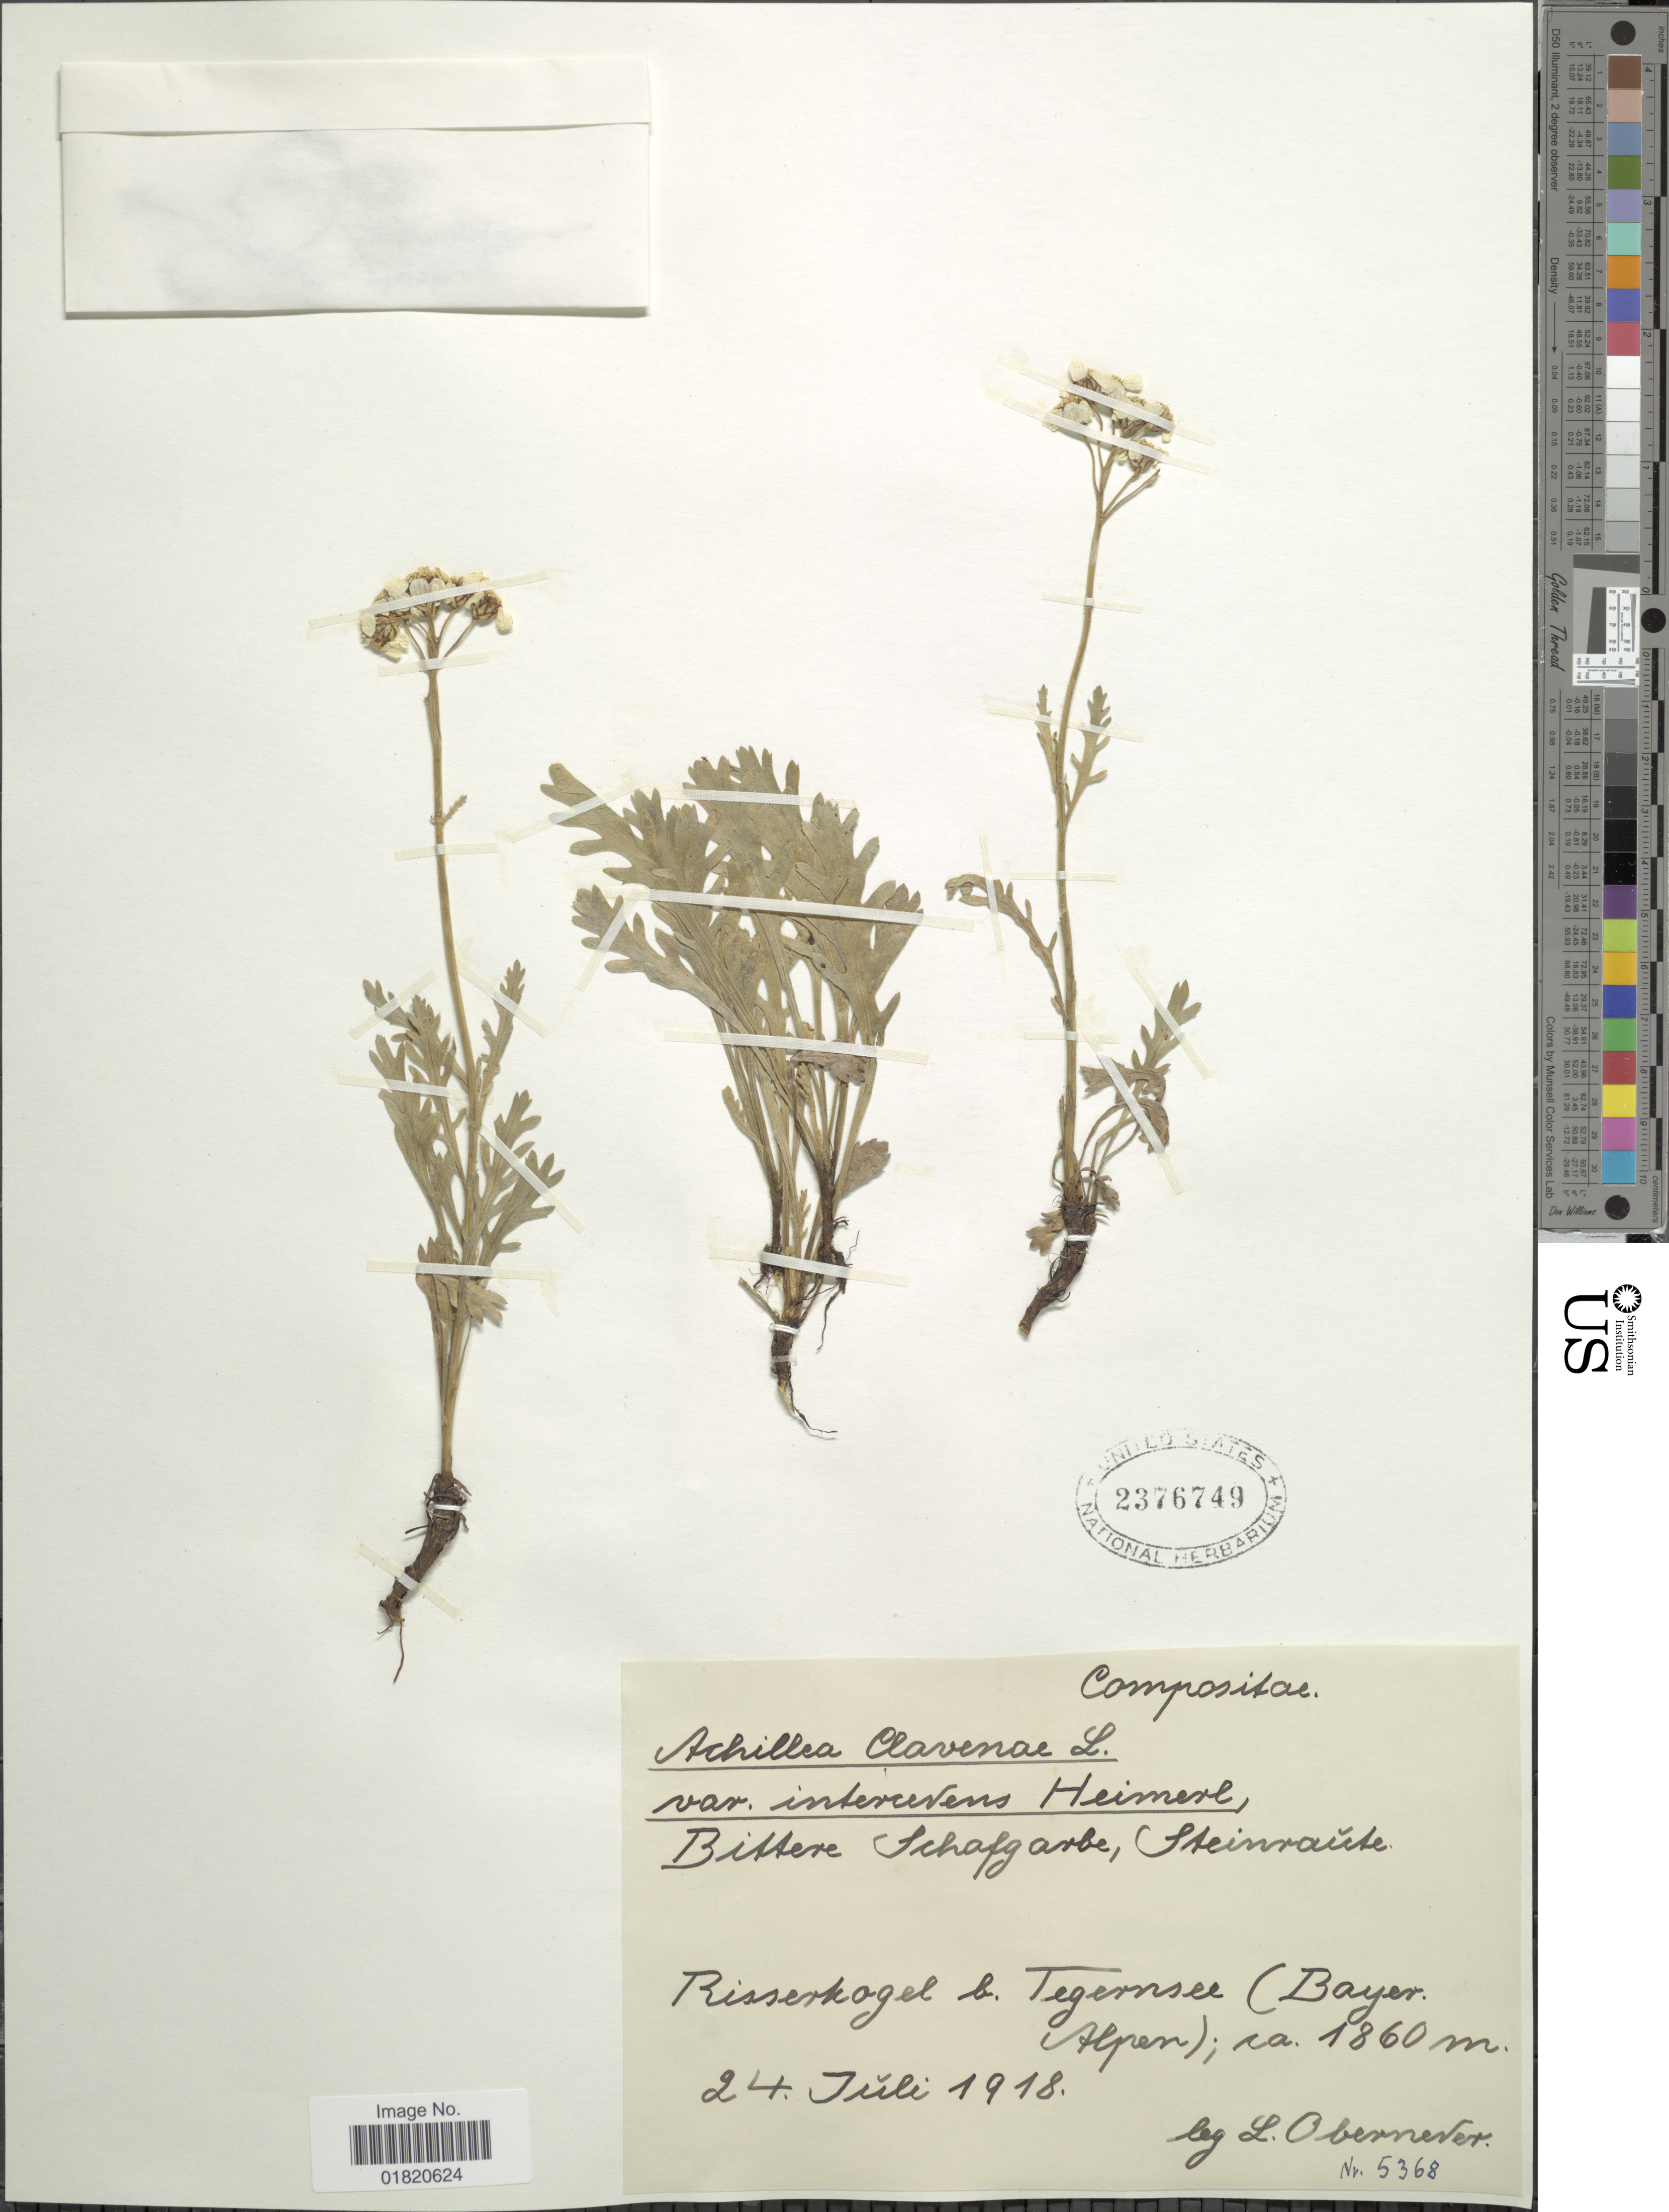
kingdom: Plantae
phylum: Tracheophyta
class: Magnoliopsida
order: Asterales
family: Asteraceae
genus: Achillea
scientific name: Achillea clavennae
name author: L.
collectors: L. Oberneder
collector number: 5368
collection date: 1918-07-24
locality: Risserkogel b. Tegernsee (Bayer Alpen)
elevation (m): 1860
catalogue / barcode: US 2376749